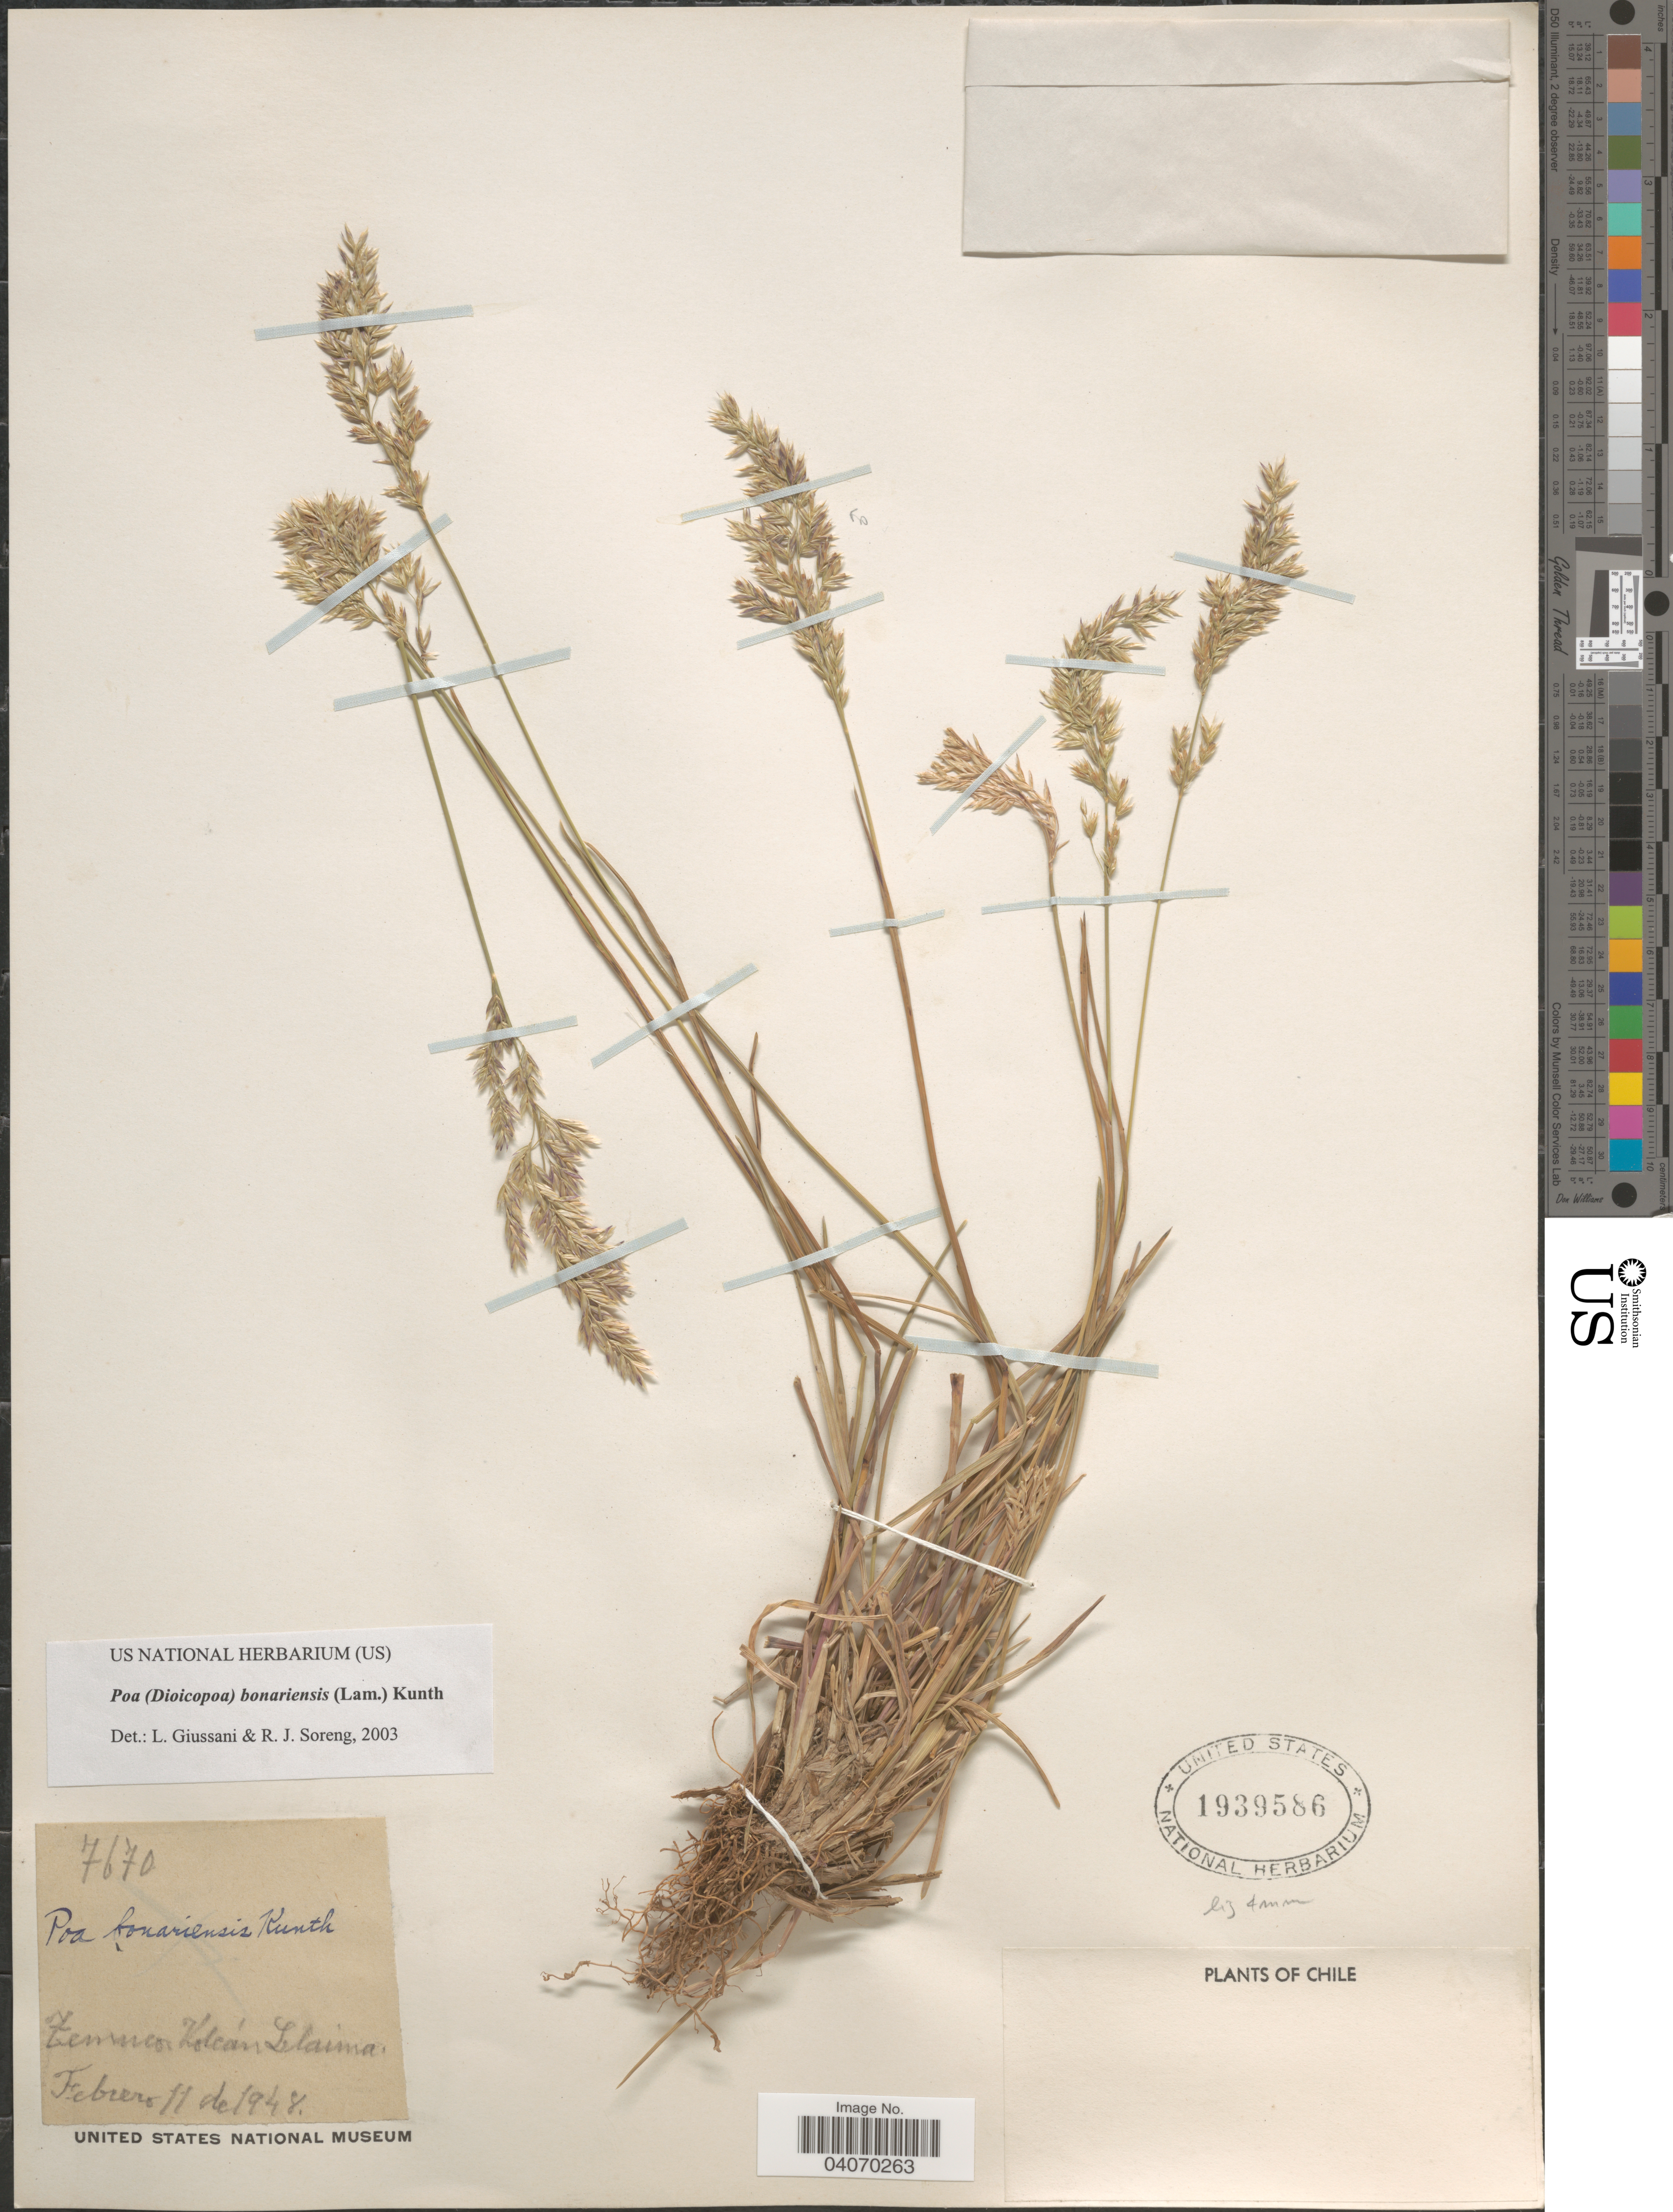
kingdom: Plantae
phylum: Tracheophyta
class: Liliopsida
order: Poales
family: Poaceae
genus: Poa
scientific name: Poa bonariensis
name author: (Lam.) Kunth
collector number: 7670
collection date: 1948-02-11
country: Chile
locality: Temuco Volcán Llaima.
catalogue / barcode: US 1939586